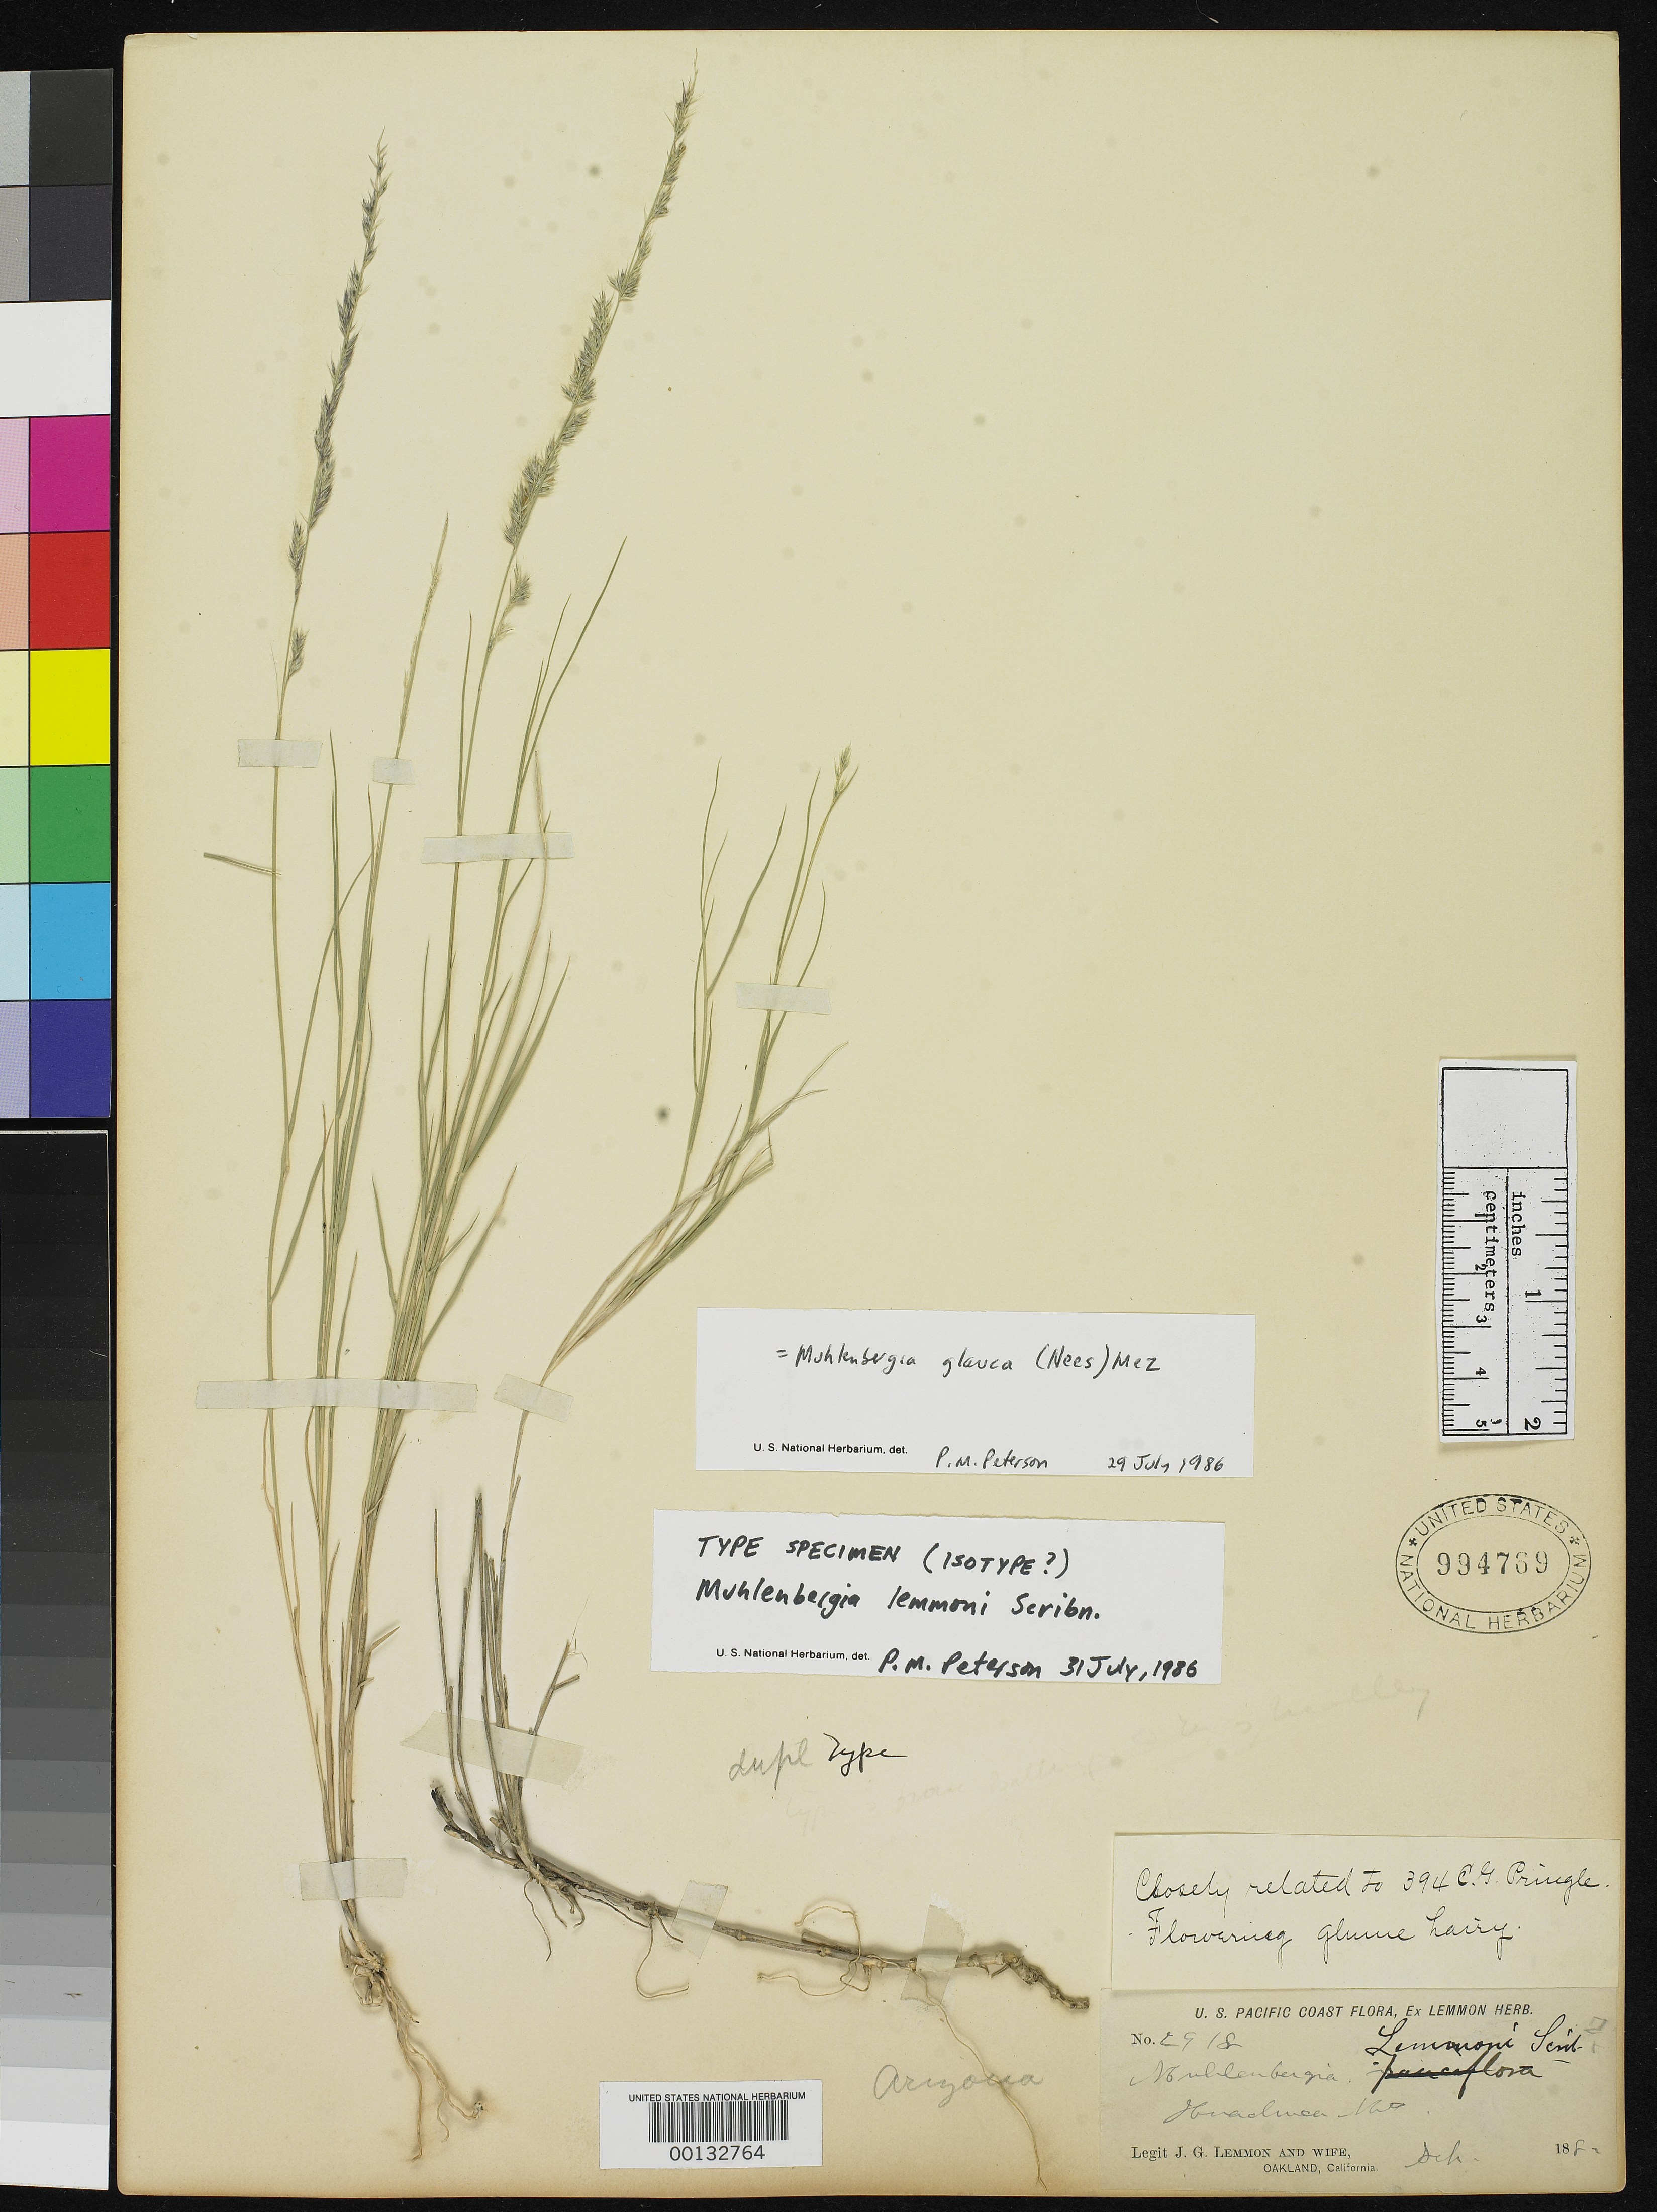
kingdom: Plantae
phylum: Tracheophyta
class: Liliopsida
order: Poales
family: Poaceae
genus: Muhlenbergia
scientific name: Muhlenbergia lemmonii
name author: Scribn.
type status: Isotype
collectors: J. G. Lemmon & J. Lemmon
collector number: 2918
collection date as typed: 1882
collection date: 1882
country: United States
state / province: Arizona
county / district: Cochise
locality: Huachuca Mts.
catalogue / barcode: US 994769